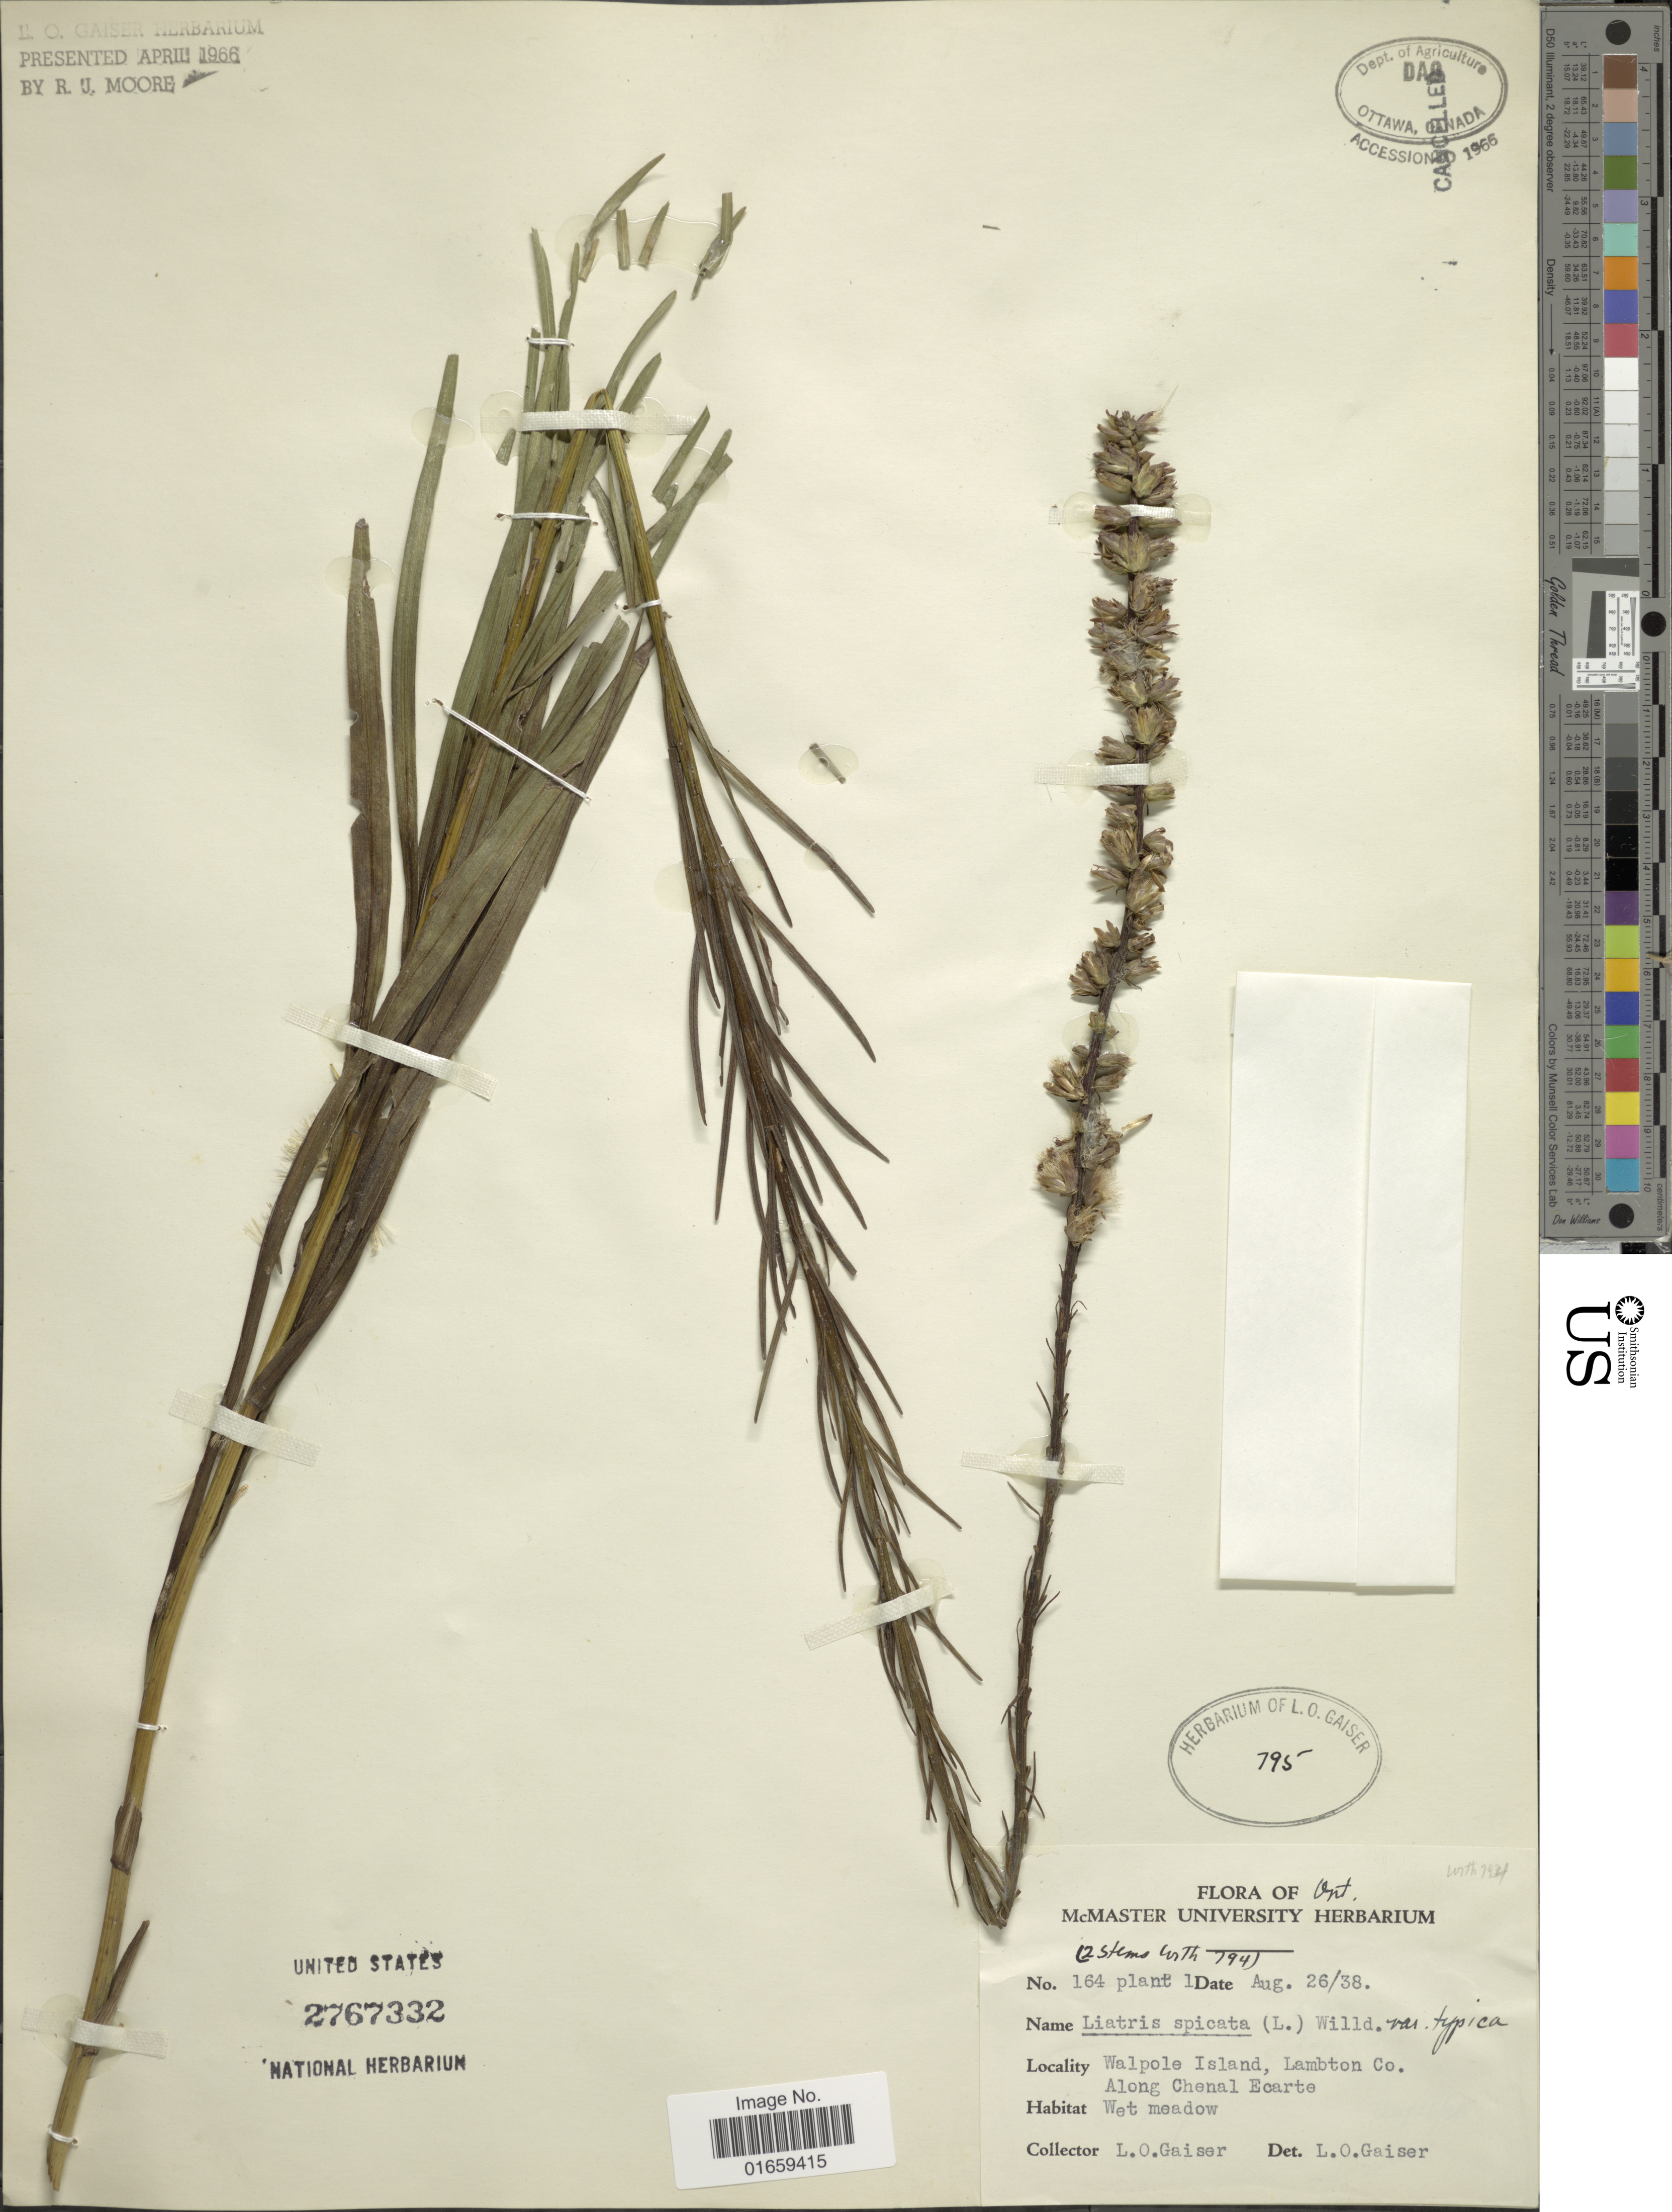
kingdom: Plantae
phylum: Tracheophyta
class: Magnoliopsida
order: Asterales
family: Asteraceae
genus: Liatris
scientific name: Liatris spicata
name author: (L.) Willd.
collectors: L. Gaiser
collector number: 164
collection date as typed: Transcribed d/m/y: 26/8/38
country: Canada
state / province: Ontario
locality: Walpole Island, Lambton Co. Along Chenal Ecarte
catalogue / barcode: US 2767332